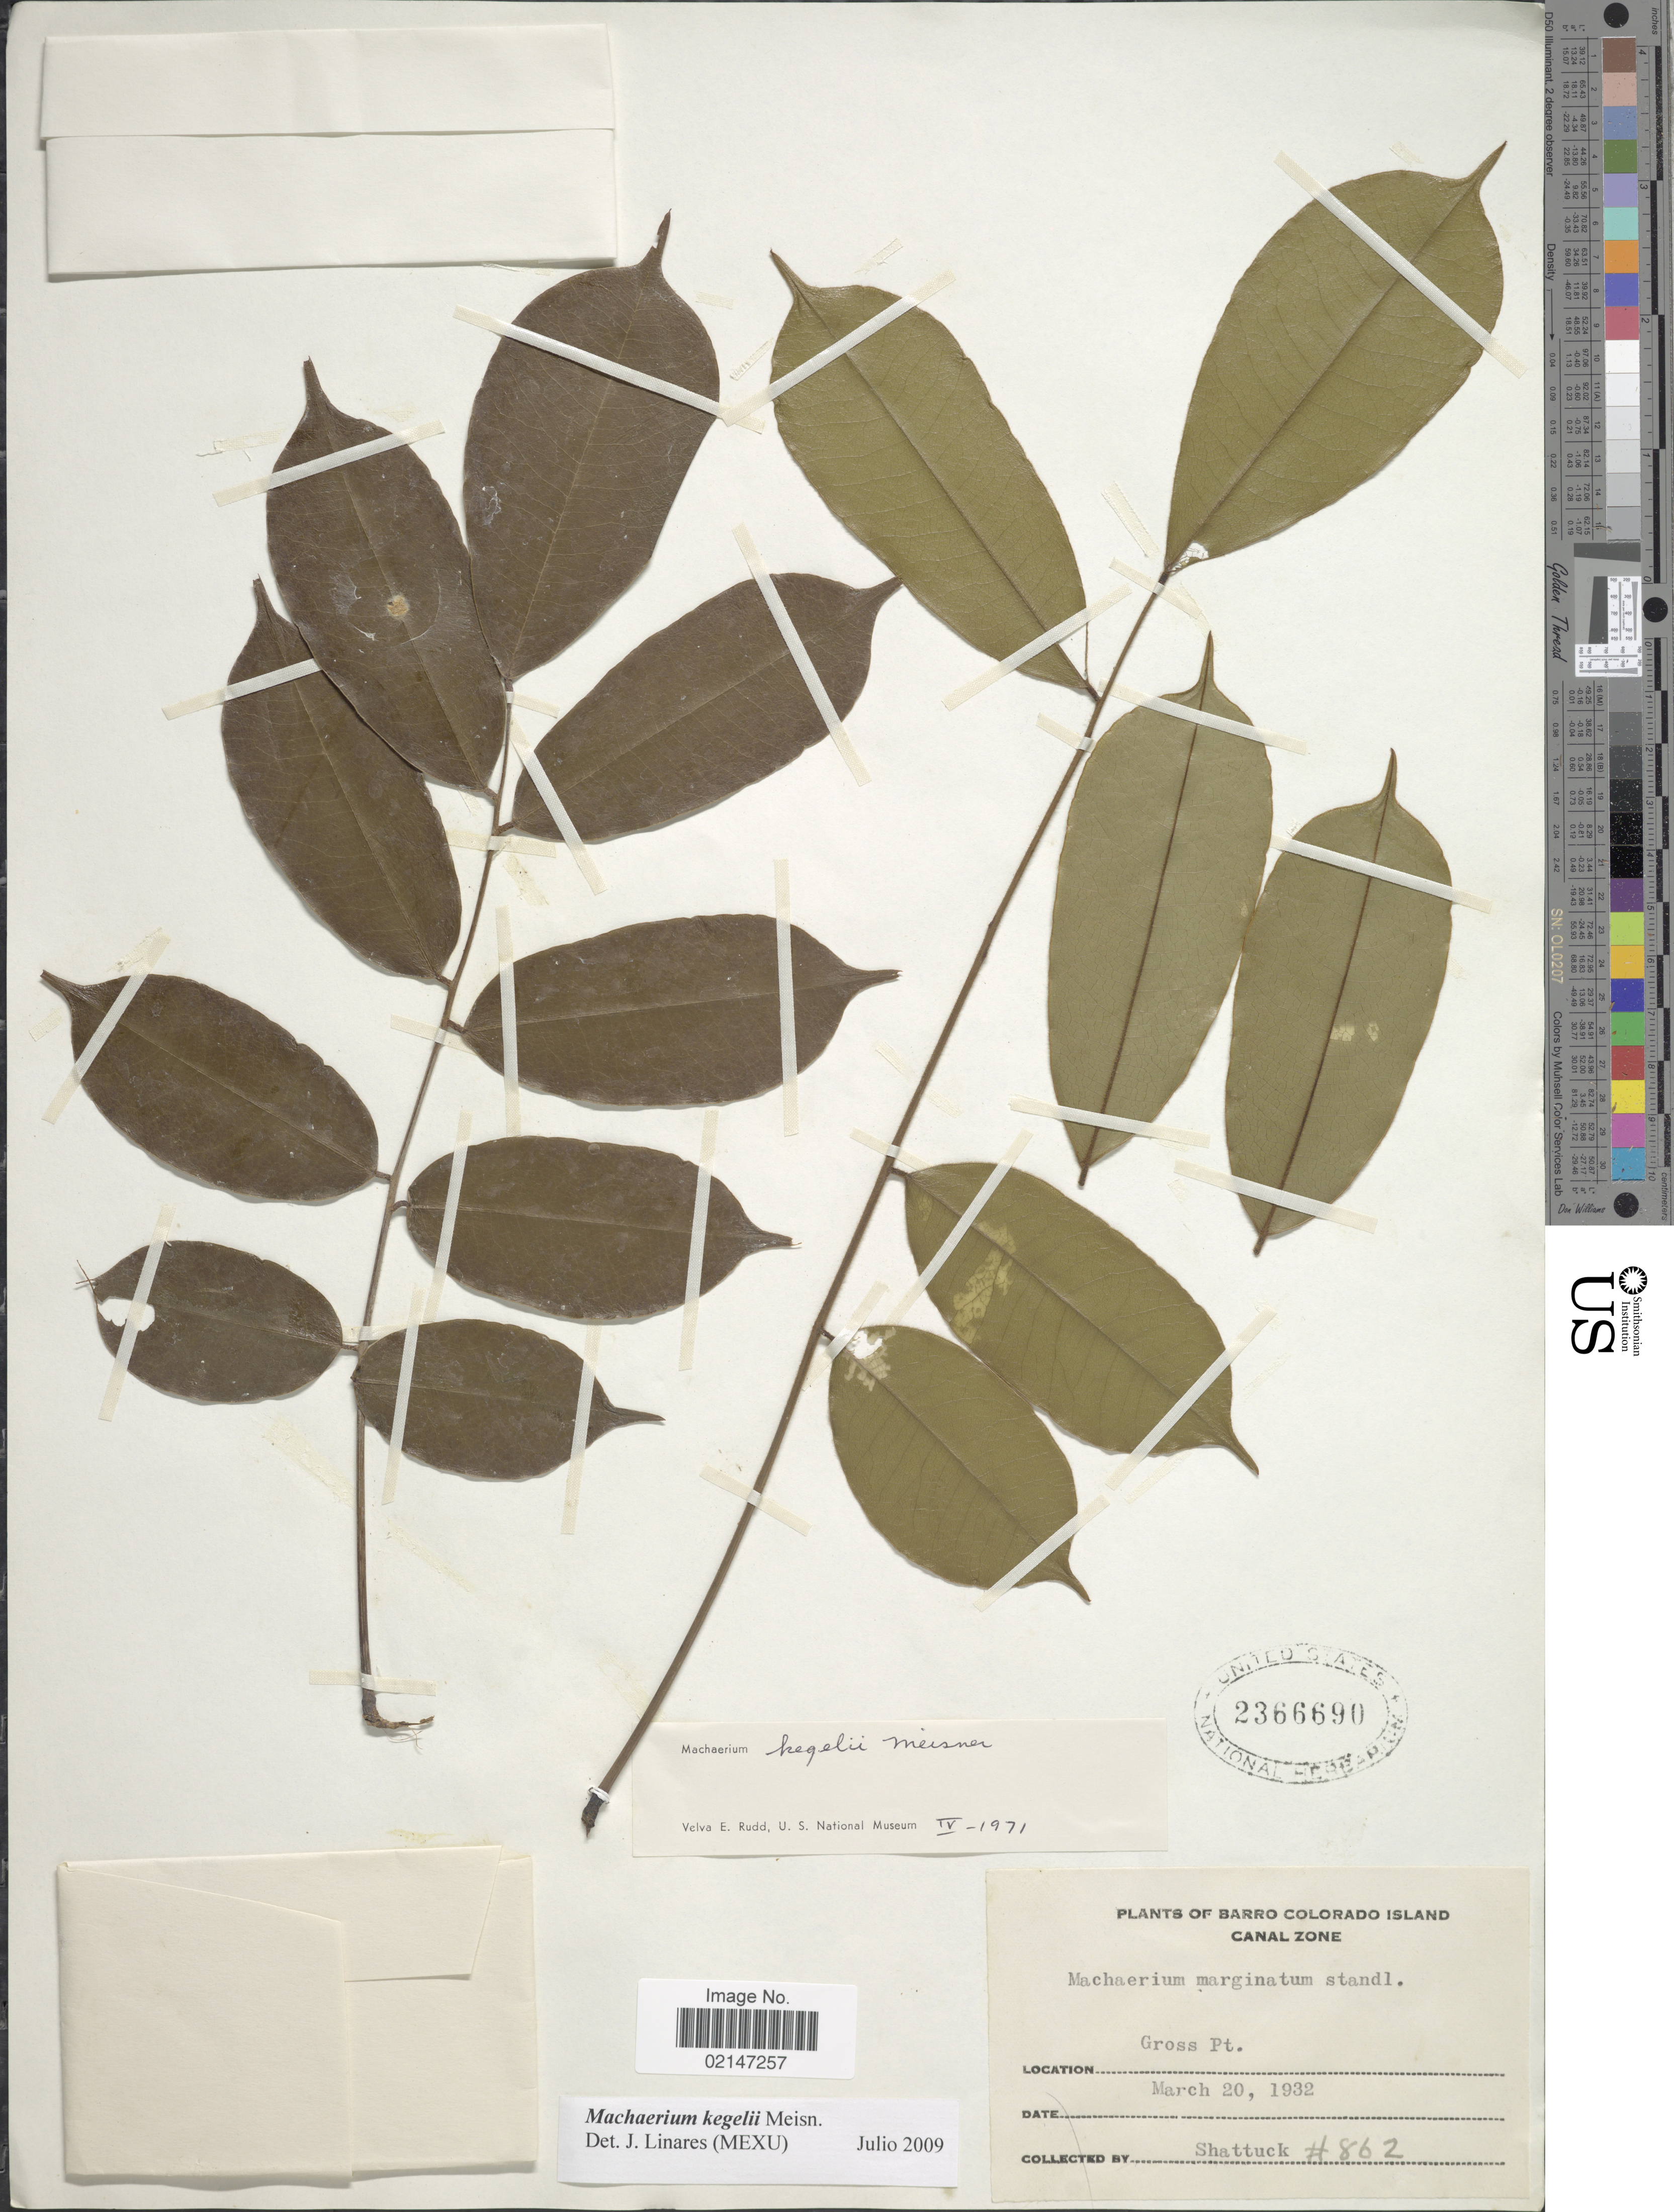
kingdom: Plantae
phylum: Tracheophyta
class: Magnoliopsida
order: Fabales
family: Fabaceae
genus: Machaerium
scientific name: Machaerium kegelii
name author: Meisn.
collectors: Shattuck, --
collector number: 862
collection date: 1932-03-20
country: Panama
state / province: Panamá Oeste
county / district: Canal Zone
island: Barro Colorado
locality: Barro Colorado Island, Canal Zone, Gross Pt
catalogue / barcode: US 2366690